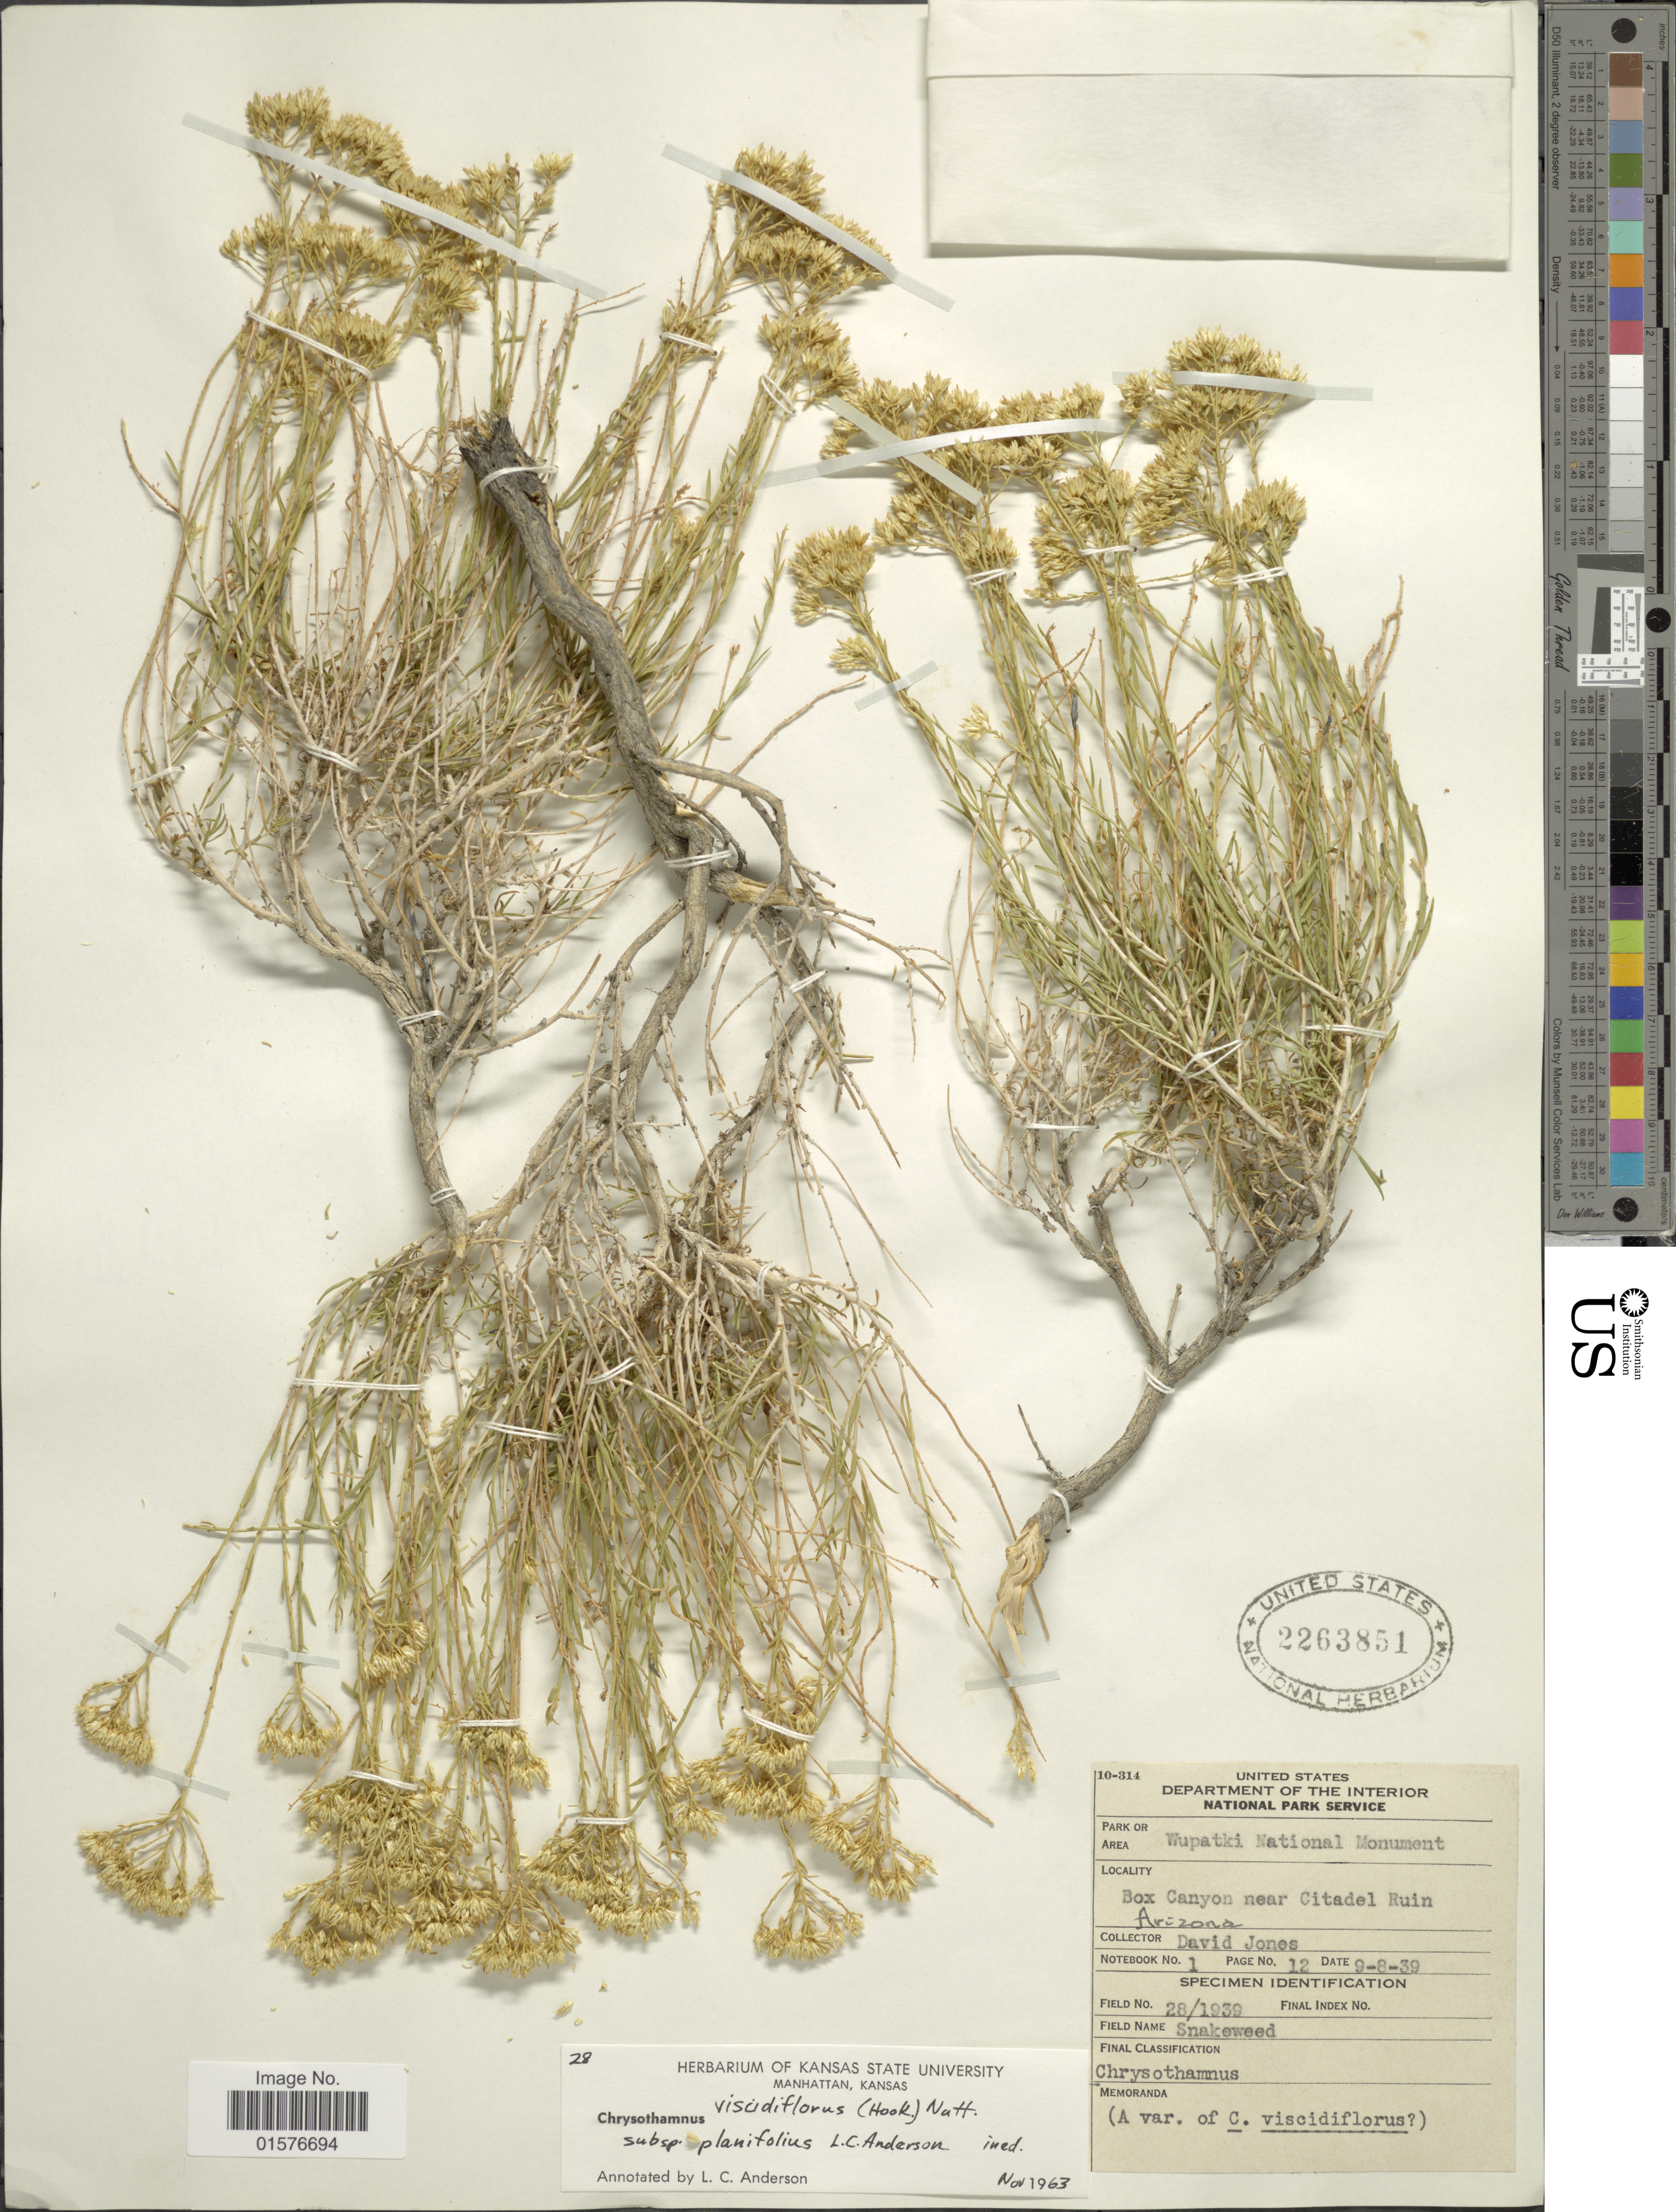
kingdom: Plantae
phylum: Tracheophyta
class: Magnoliopsida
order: Asterales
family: Asteraceae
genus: Chrysothamnus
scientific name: Chrysothamnus viscidiflorus subsp. plantifolius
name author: L.C. Anderson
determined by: Urbatsch, Lowell E., Curator (LSU), Louisiana State University (UNITED STATES)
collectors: D. L. Jones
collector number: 28/1939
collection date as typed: Transcribed d/m/y: 8/9/39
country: United States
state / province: Arizona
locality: Box Canyon near Citadel Ruin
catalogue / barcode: US 2263851